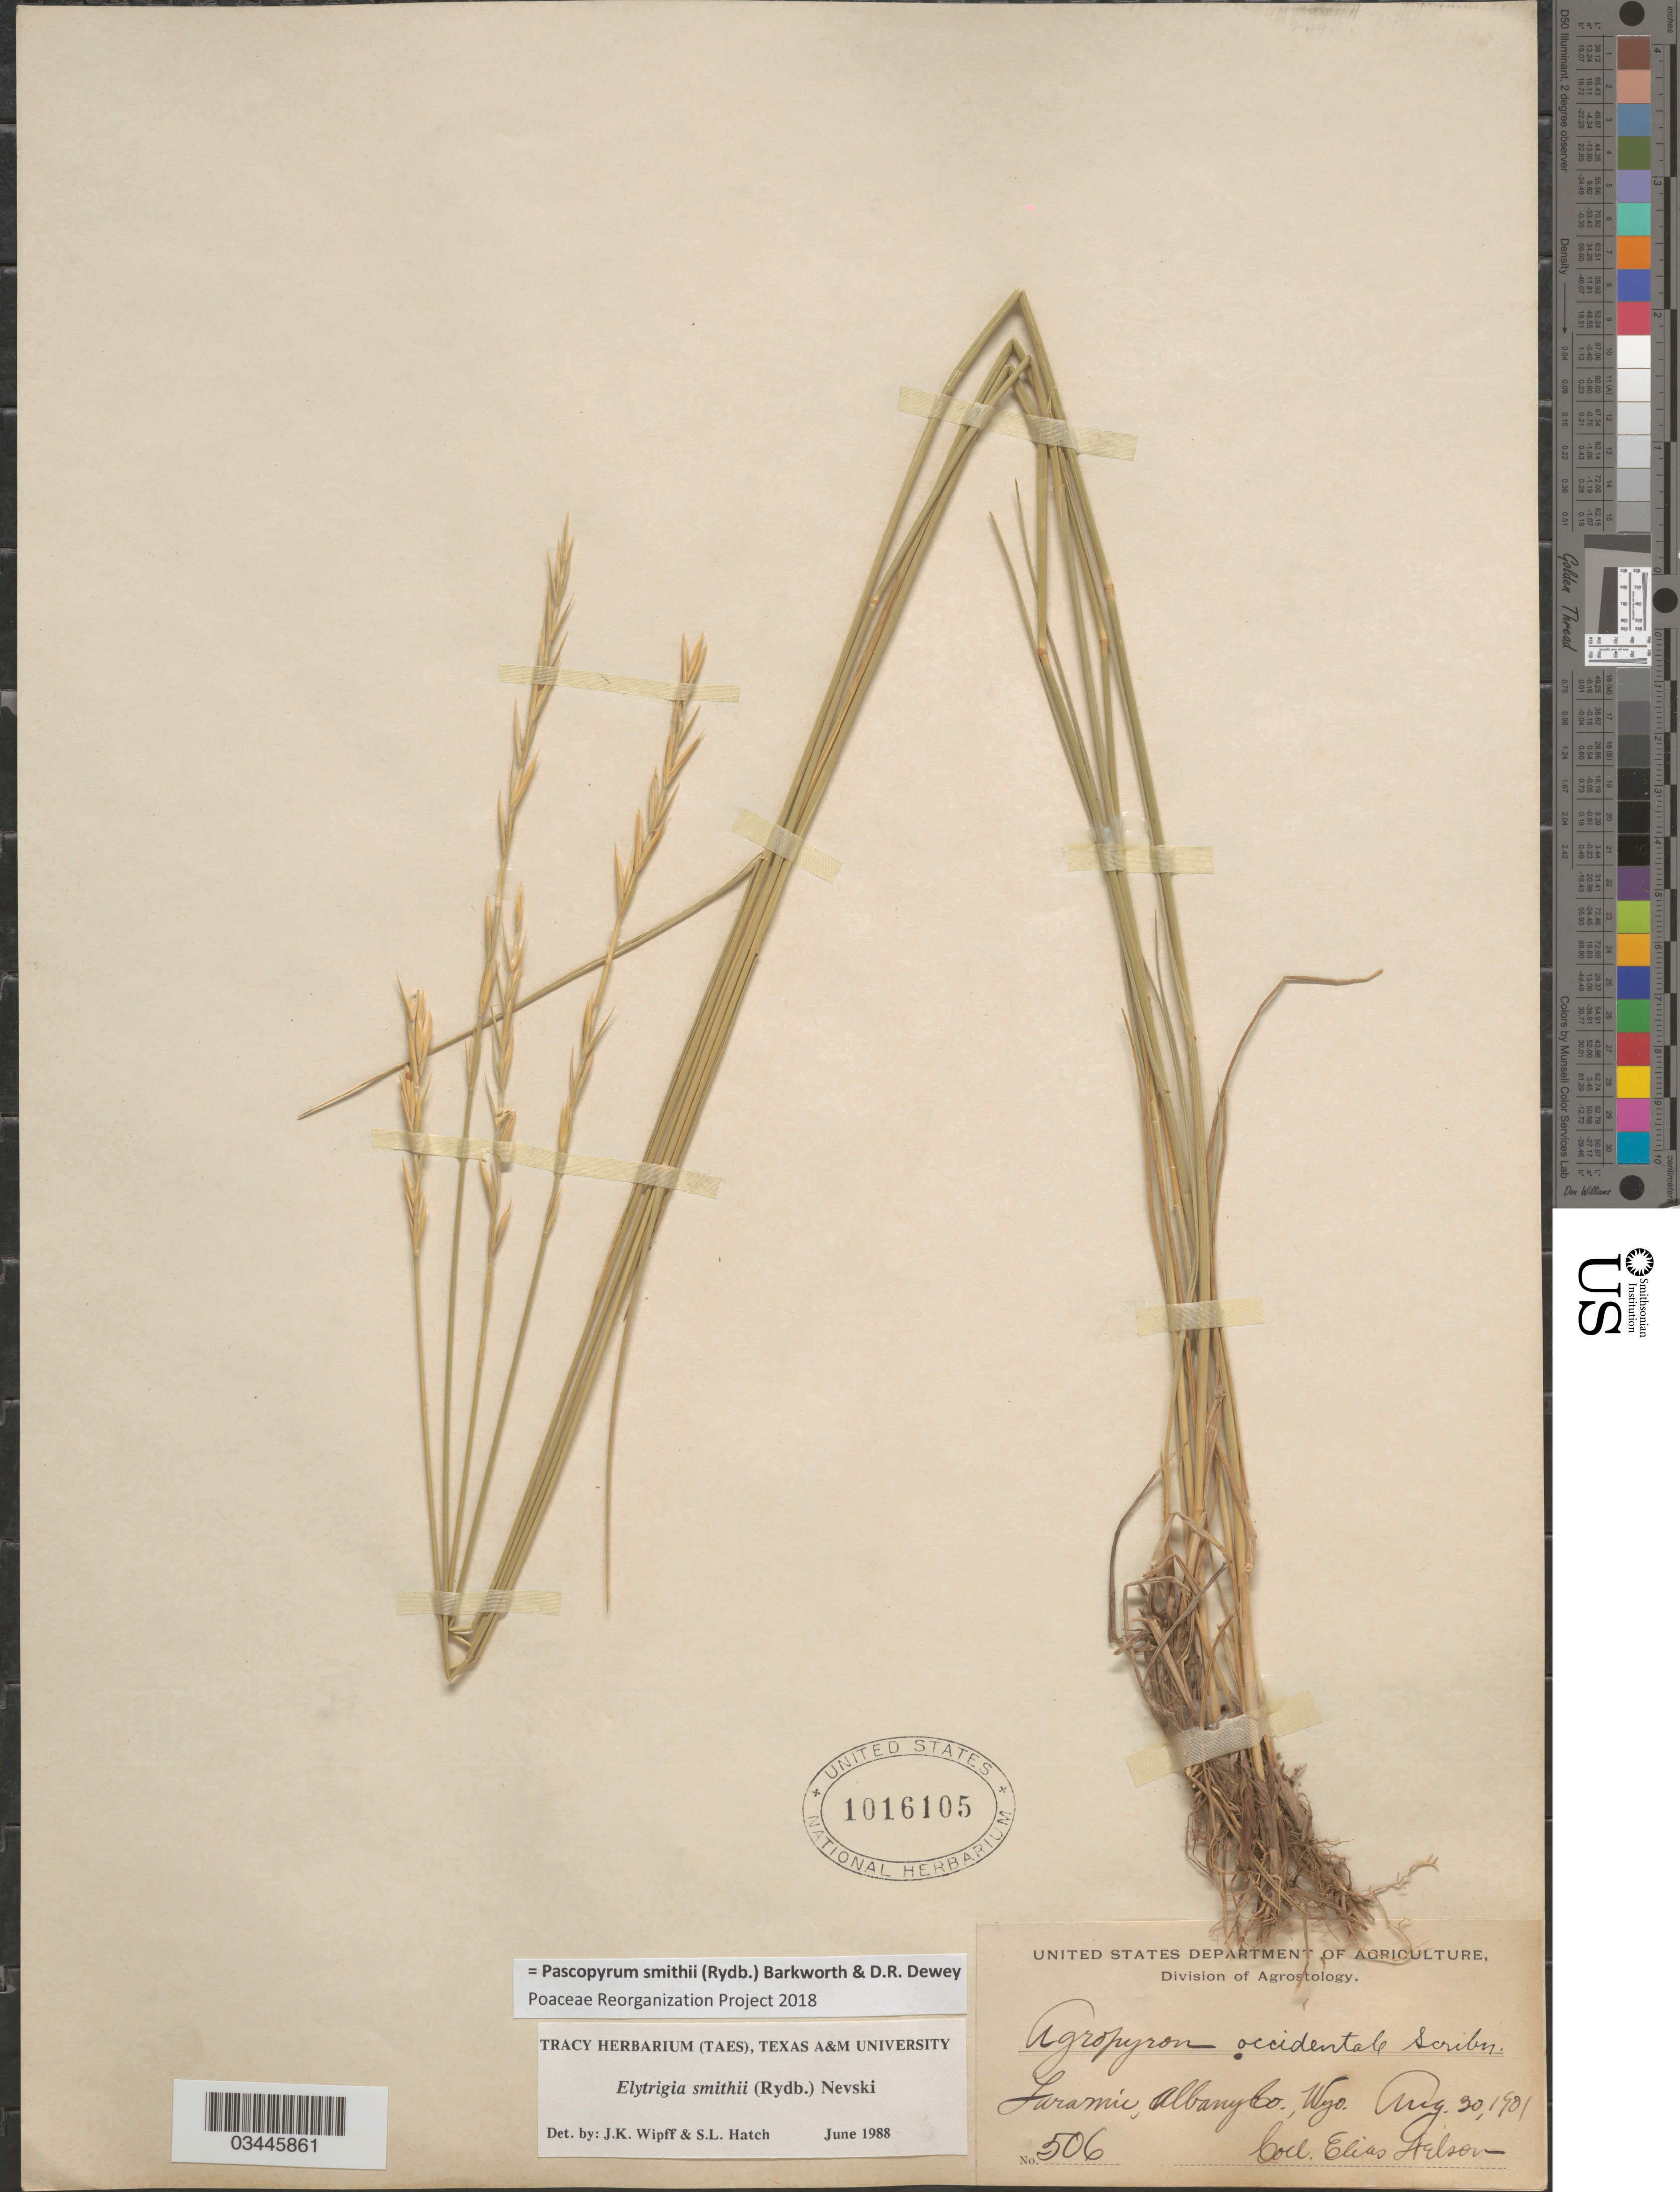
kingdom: Plantae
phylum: Tracheophyta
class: Liliopsida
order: Poales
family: Poaceae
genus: Pascopyrum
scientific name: Pascopyrum smithii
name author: (Rydb.) Barkworth & Dewey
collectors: E. Nelson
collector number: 506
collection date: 1901-08-30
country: United States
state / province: Wyoming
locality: Laramie, Albany Co.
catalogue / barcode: US 1016105